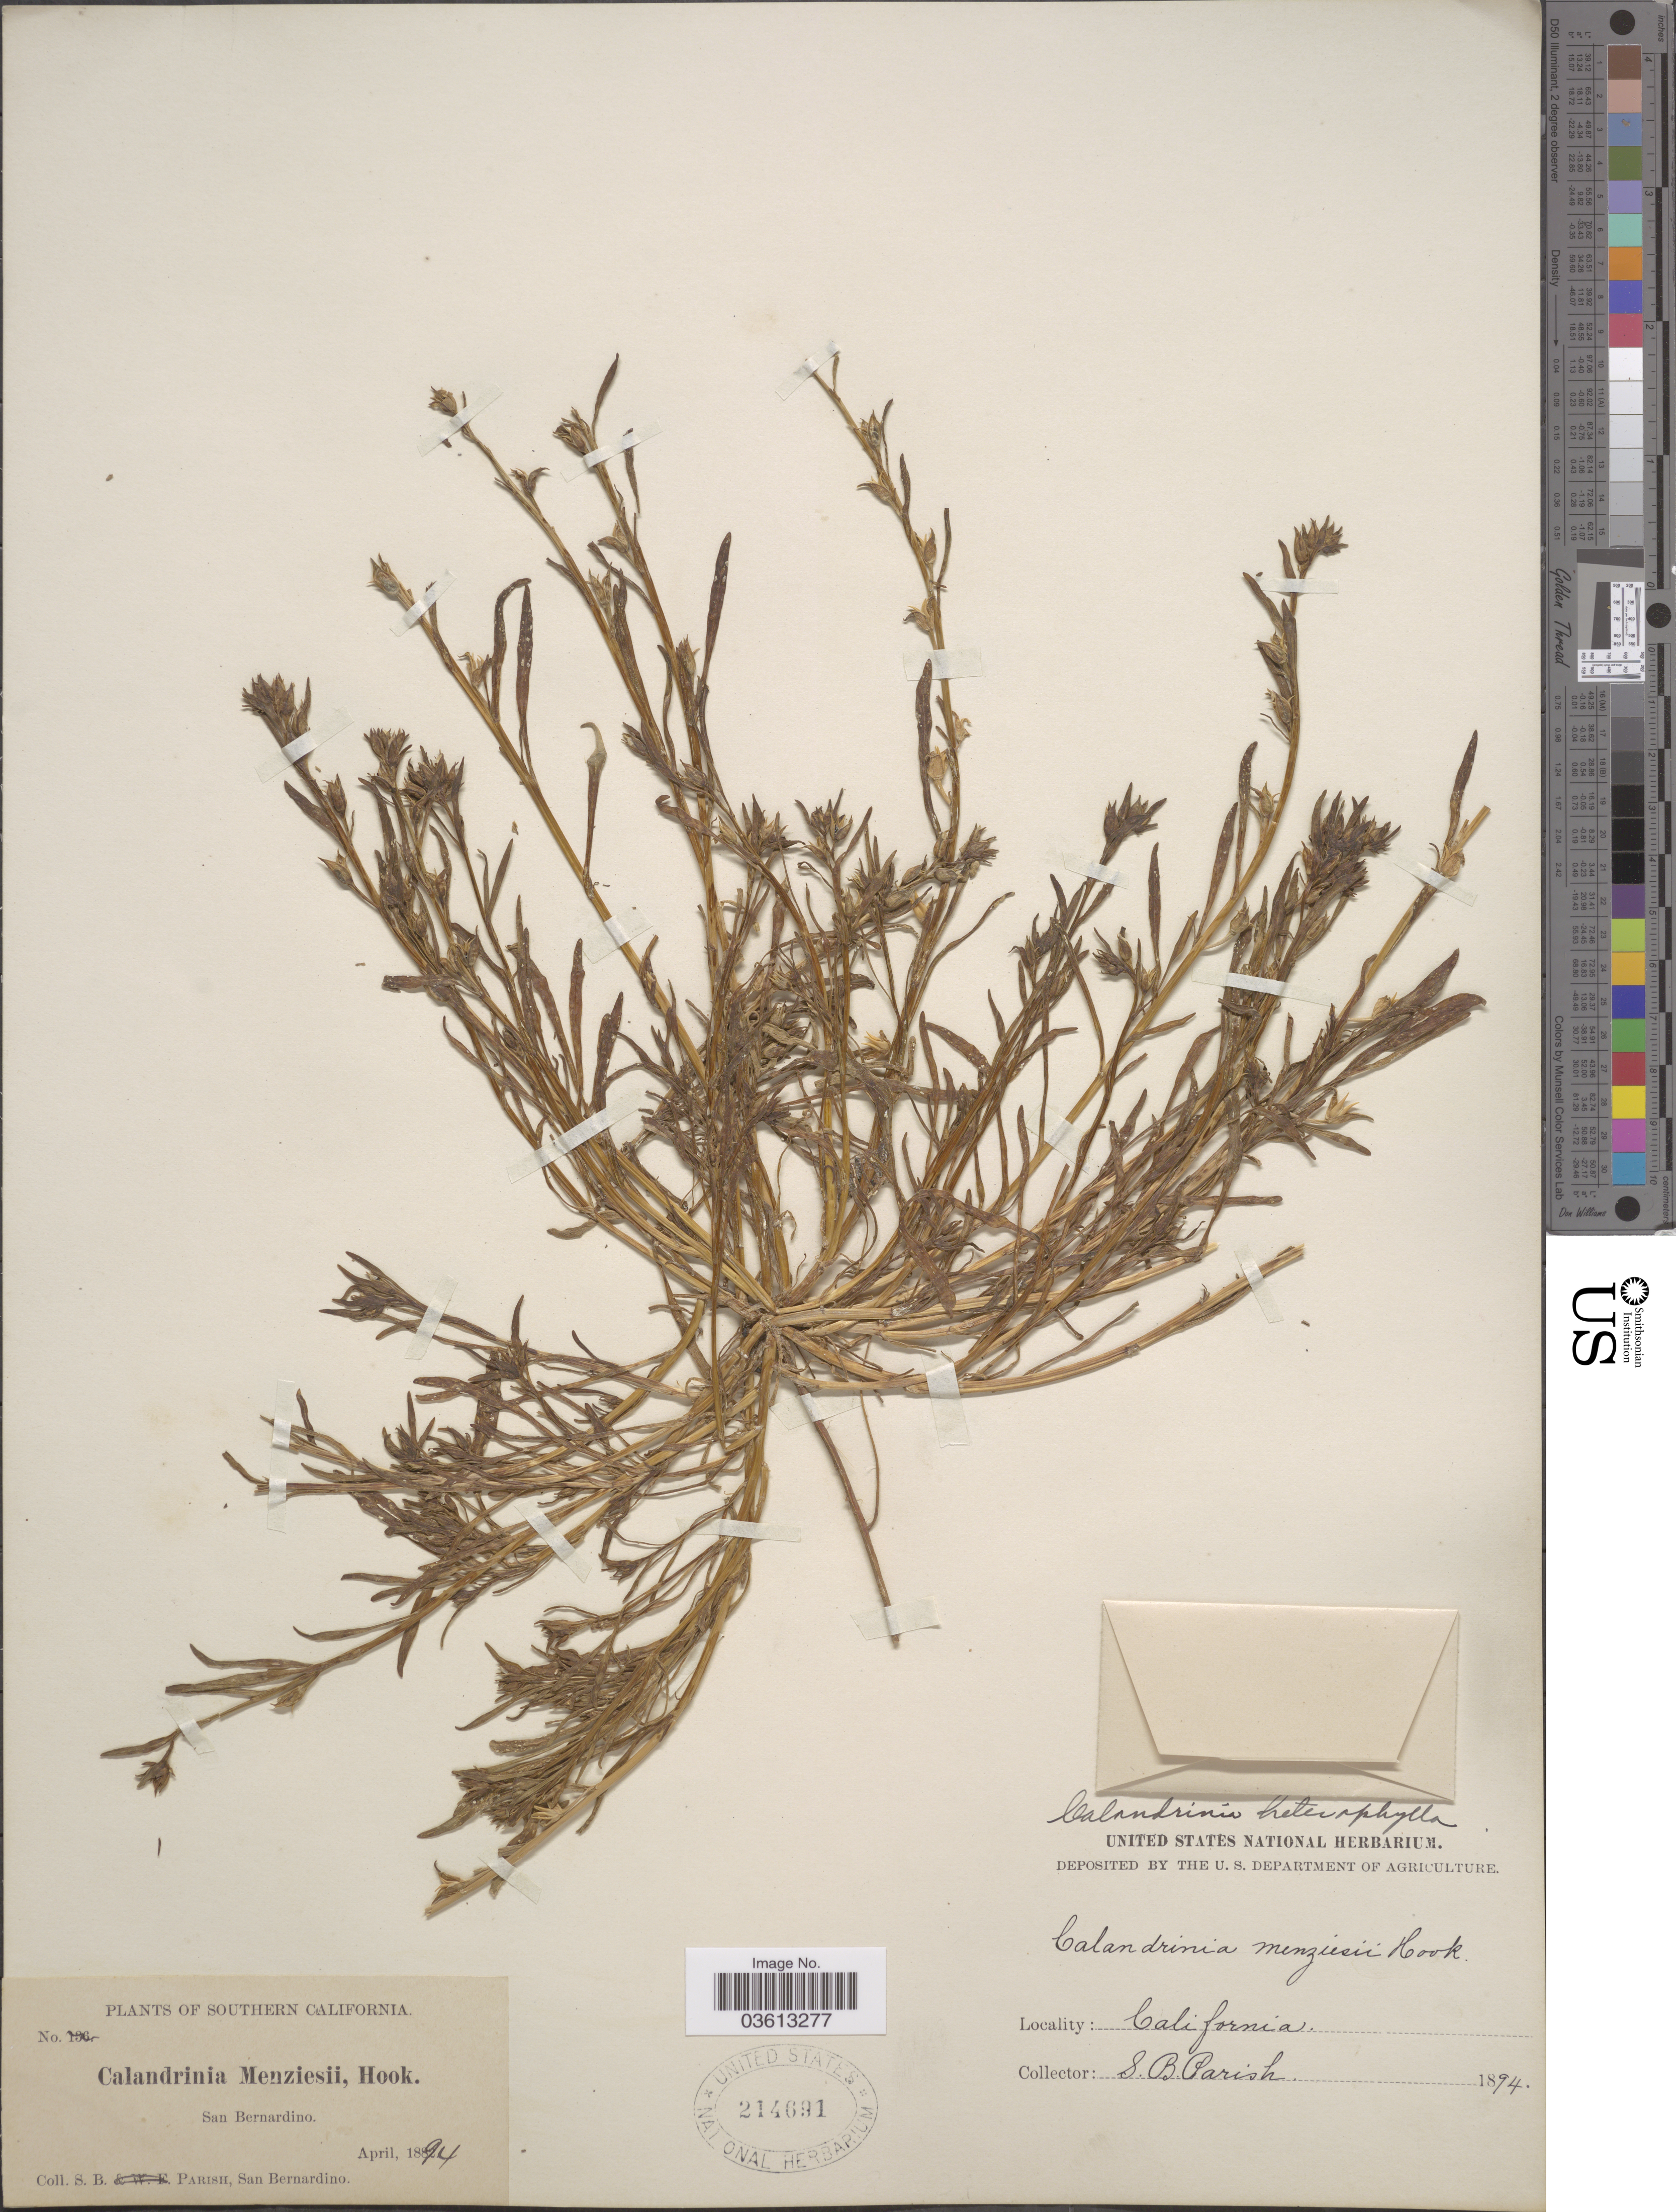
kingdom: Plantae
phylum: Tracheophyta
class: Magnoliopsida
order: Caryophyllales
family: Montiaceae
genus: Calandrinia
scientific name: Calandrinia ciliata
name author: (Ruiz & Pav.) DC.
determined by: Strong, Mark T., (BOT), Smithsonian Institution - National Museum of Natural History (UNITED STATES)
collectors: S. B. Parish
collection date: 1894-04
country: United States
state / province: California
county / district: San Bernardino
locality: Southern California. San Bernardino.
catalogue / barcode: US 214691